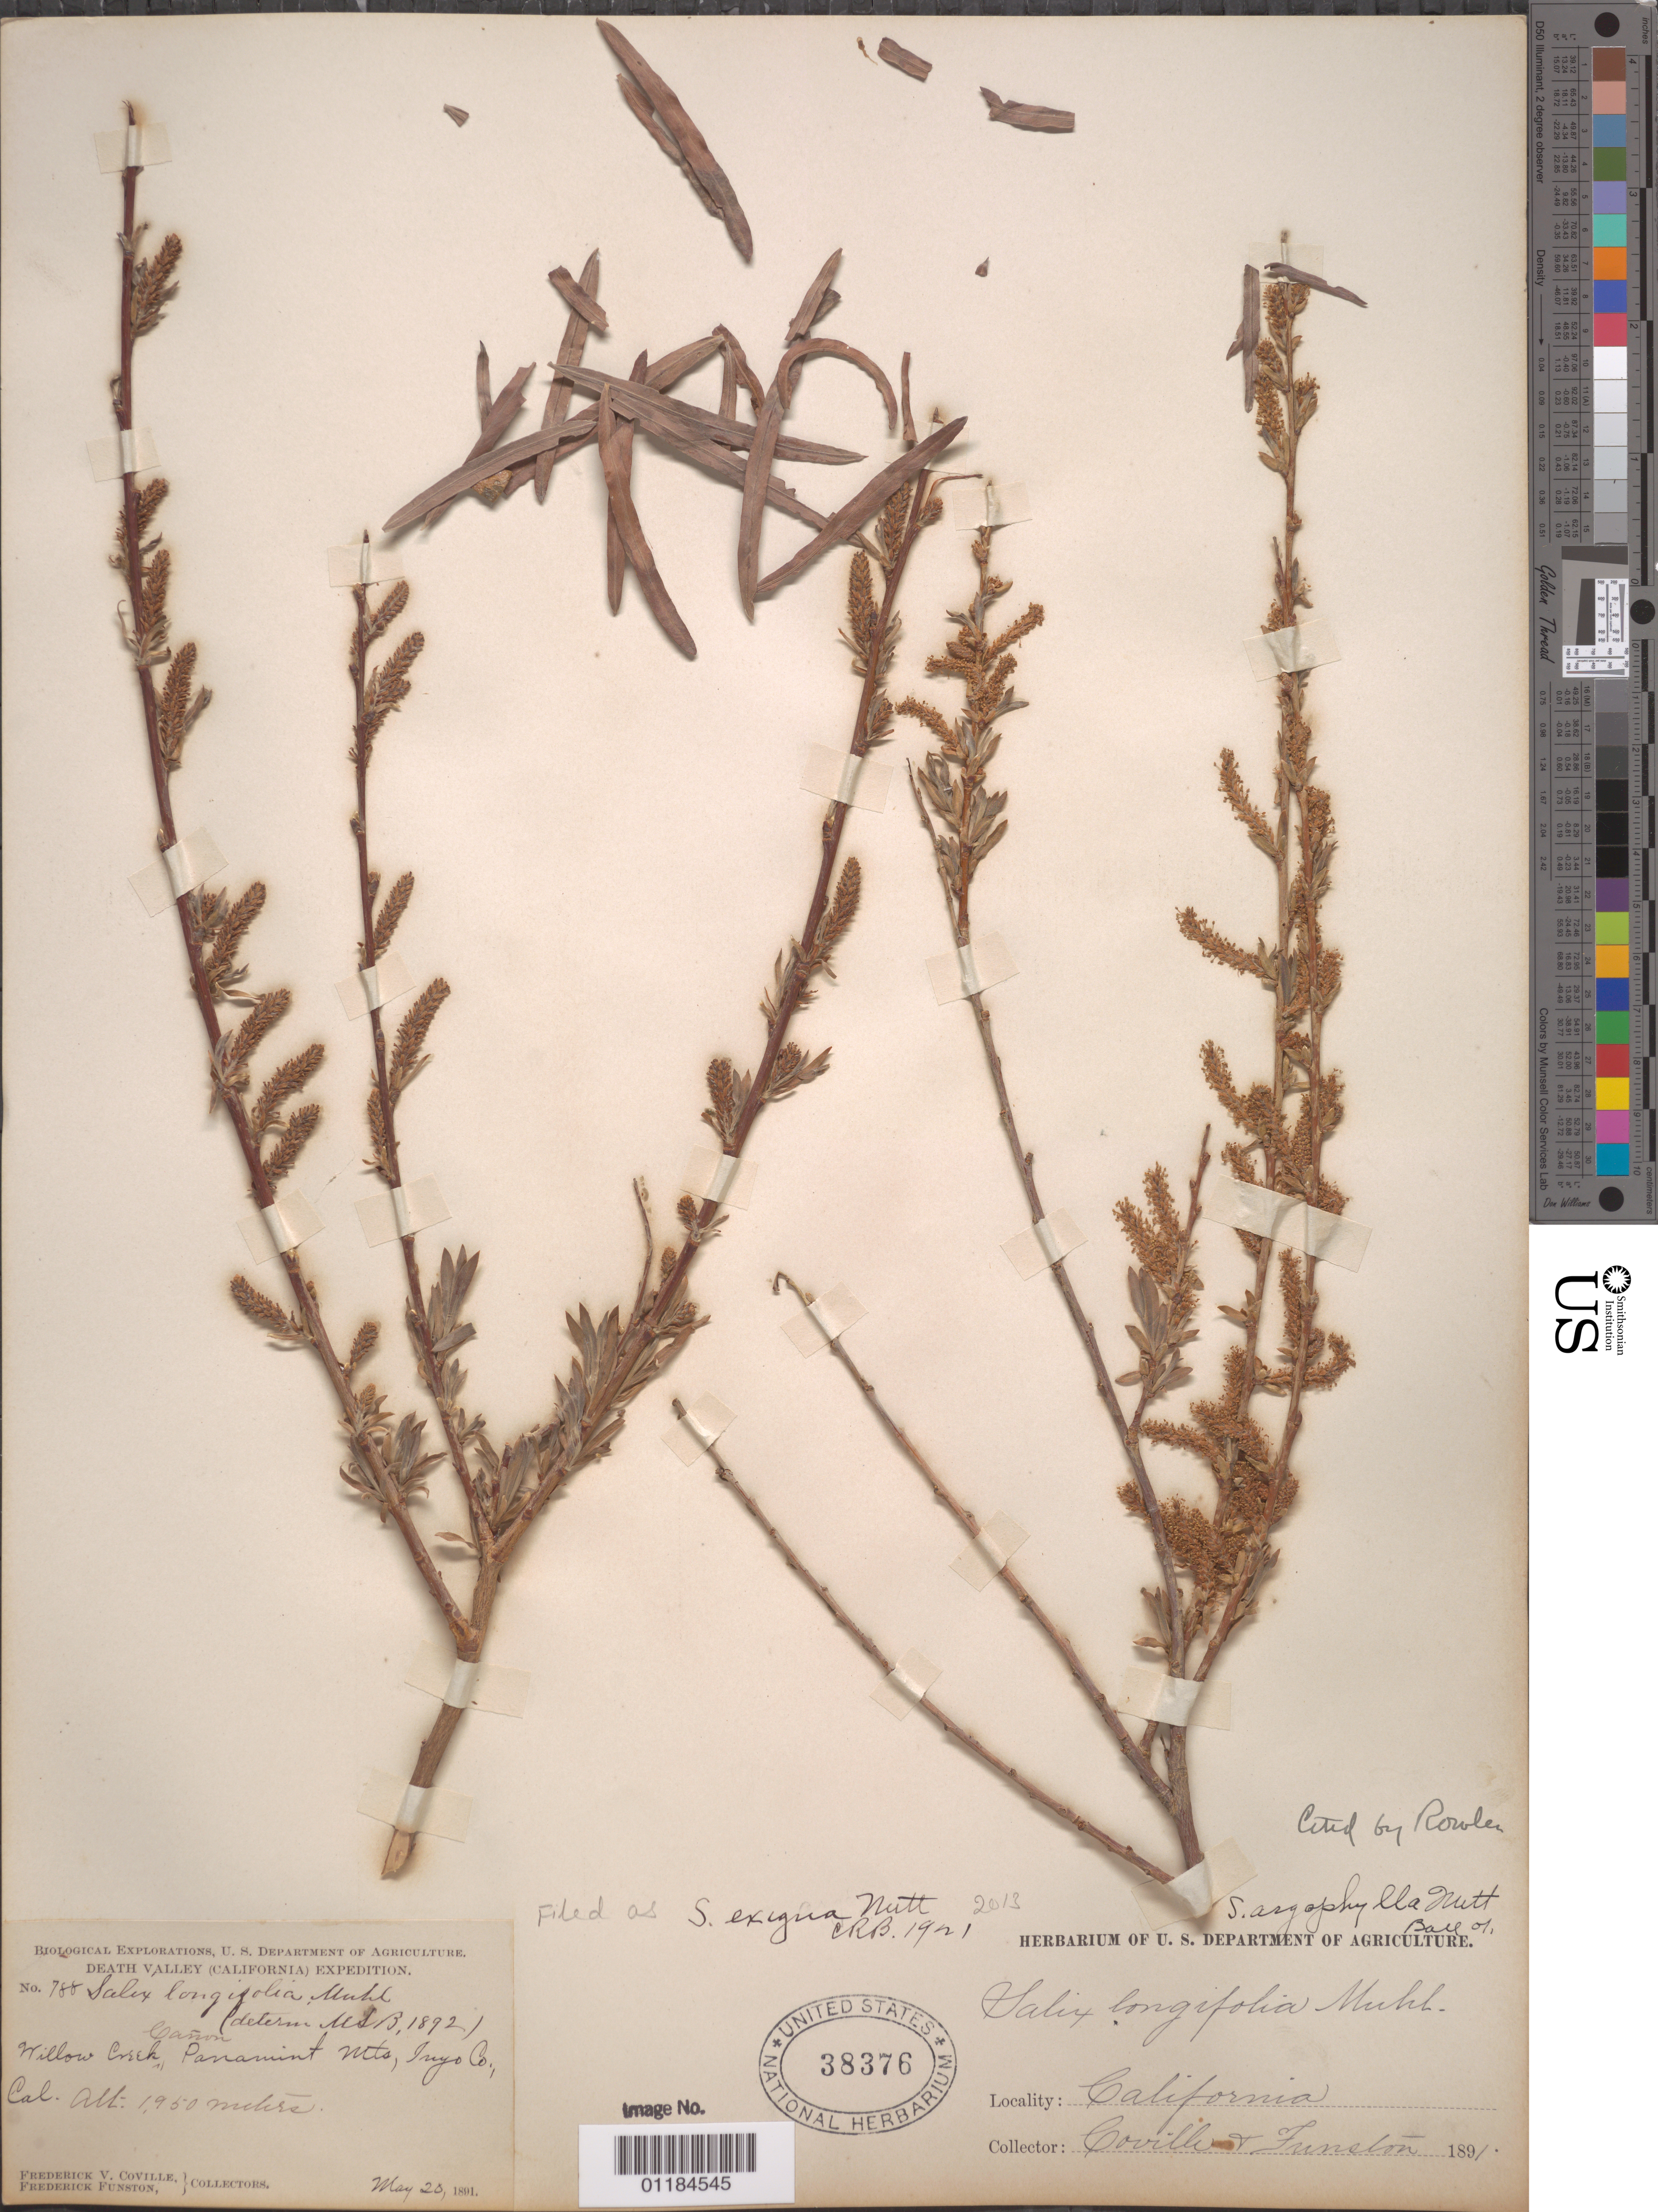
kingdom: Plantae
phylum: Tracheophyta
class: Magnoliopsida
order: Malpighiales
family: Salicaceae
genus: Salix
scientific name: Salix exigua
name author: Nutt.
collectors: F. V. Coville & F. Funston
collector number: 788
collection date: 1891-05-20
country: United States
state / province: California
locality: Willow Creek Canyon, Panamint Mts.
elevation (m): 1950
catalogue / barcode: US 38376